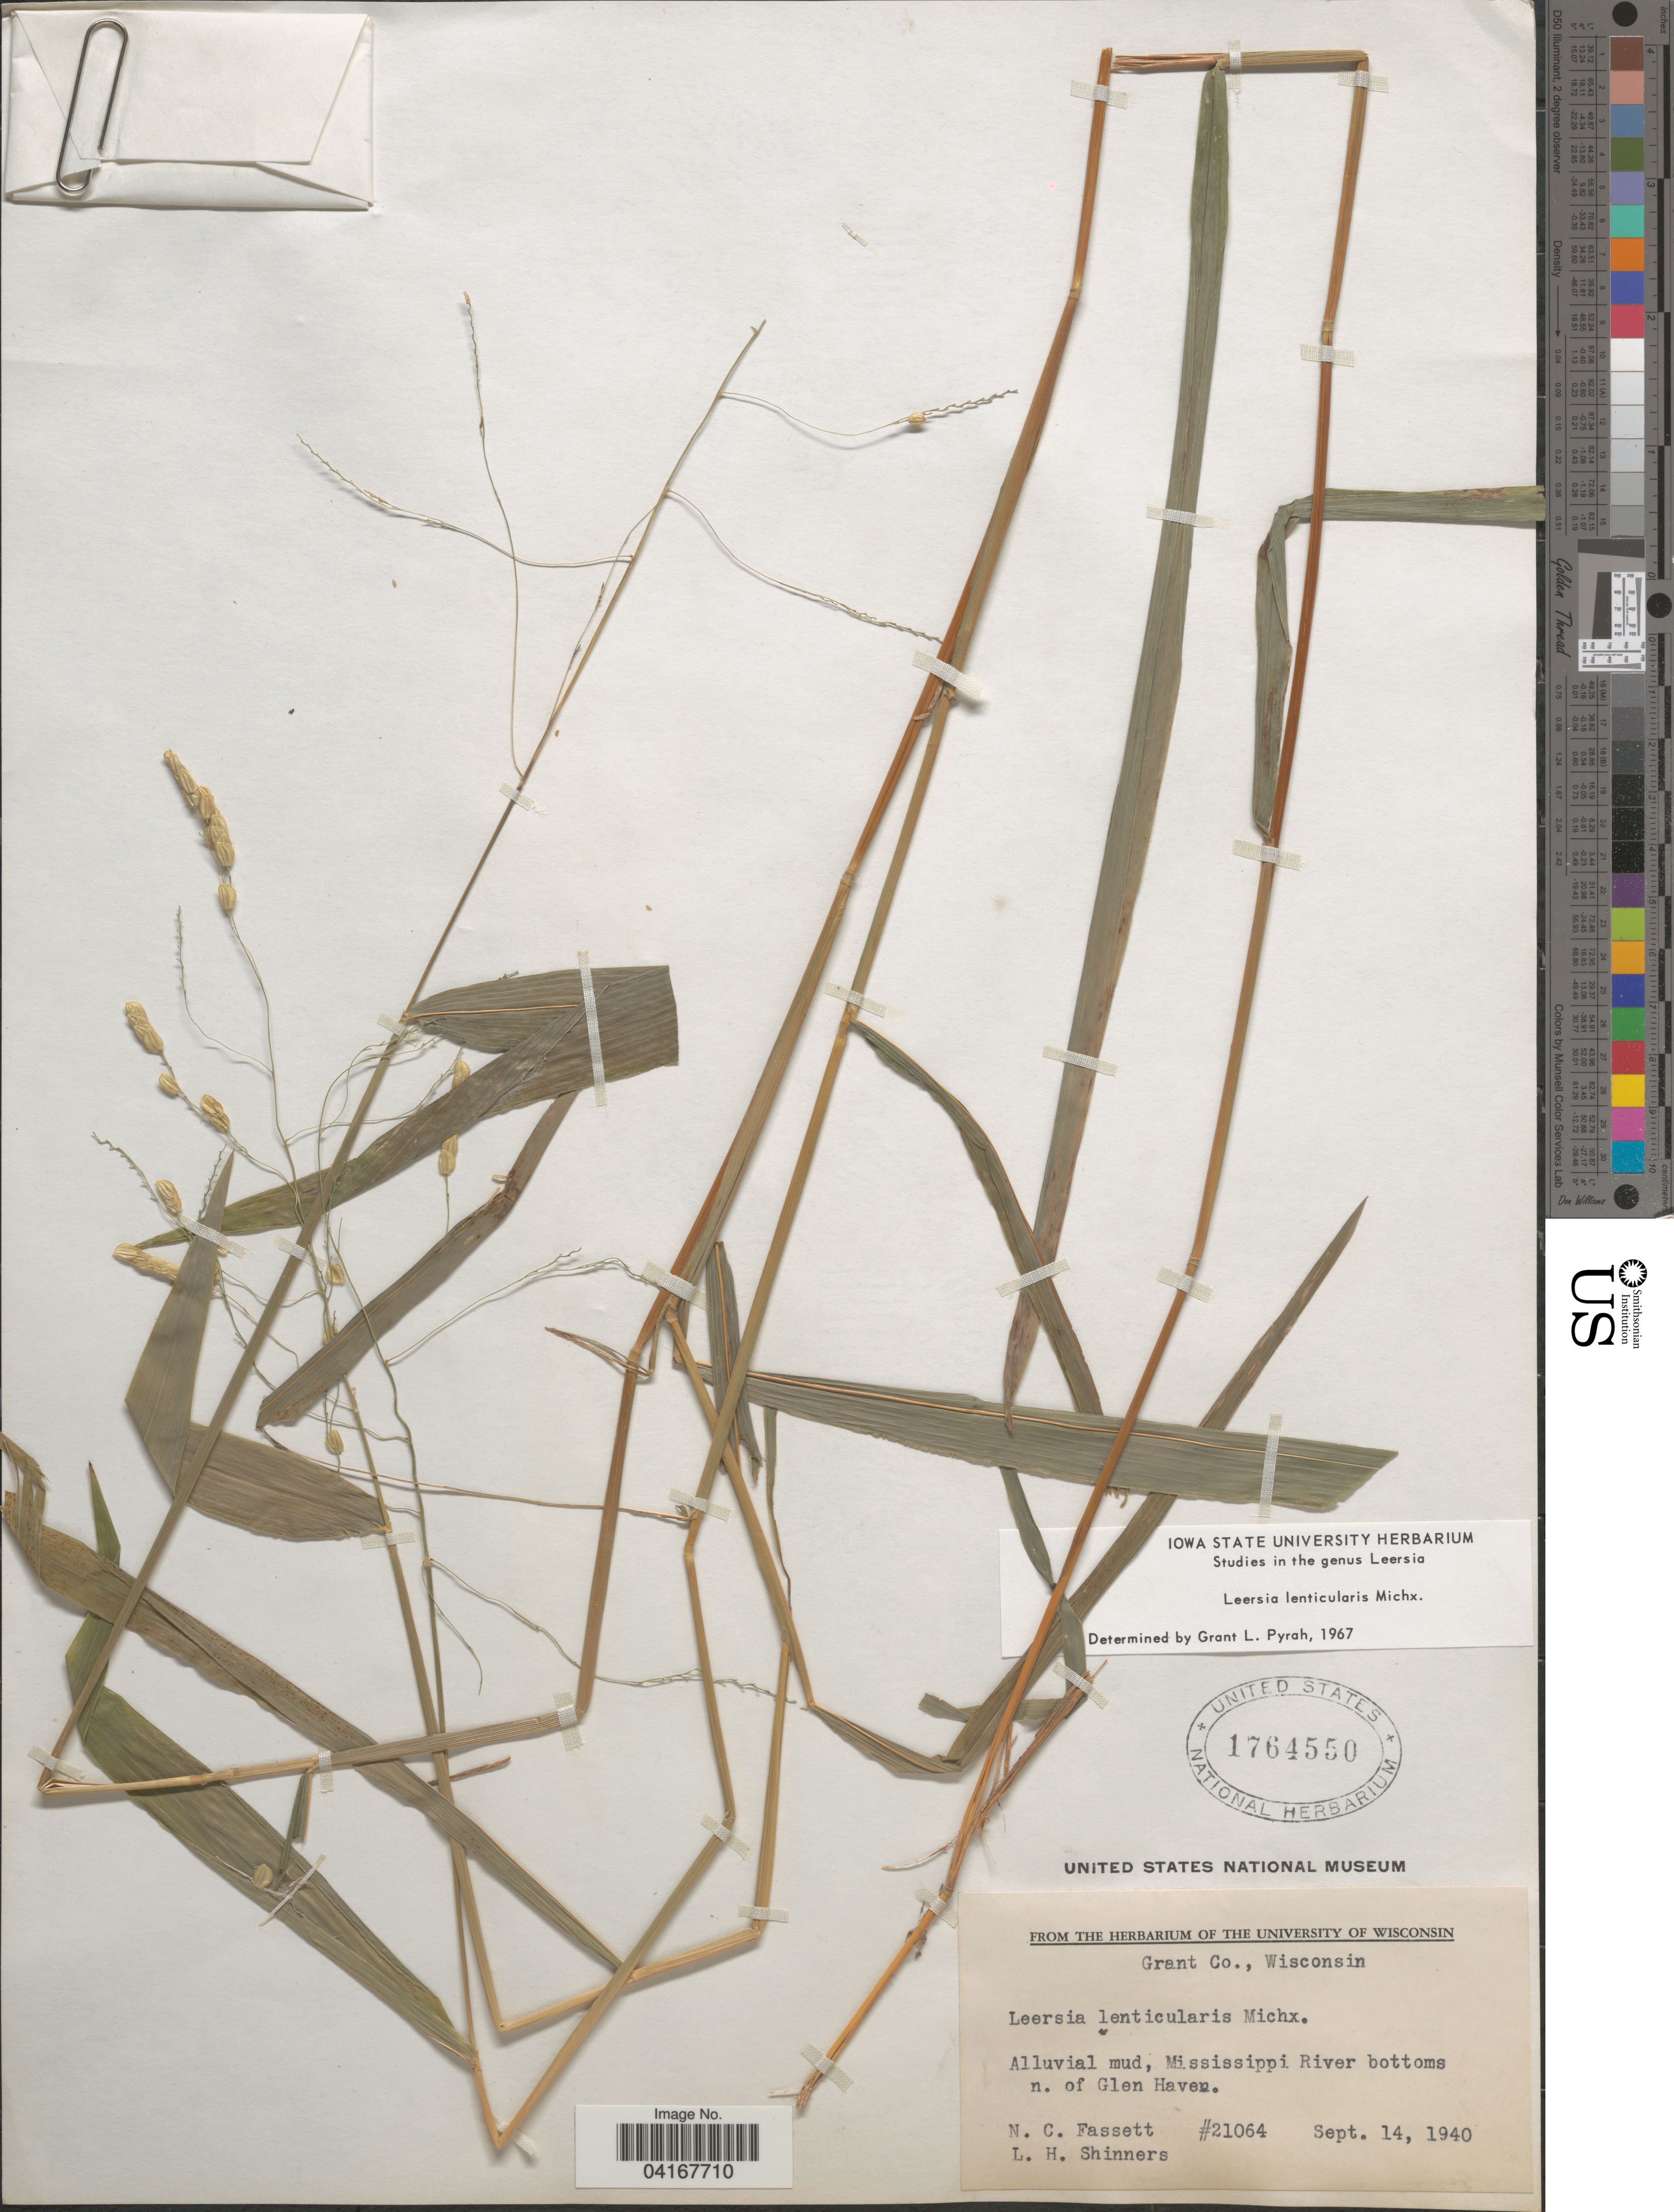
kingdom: Plantae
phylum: Tracheophyta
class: Liliopsida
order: Poales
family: Poaceae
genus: Leersia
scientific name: Leersia lenticularis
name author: Michx.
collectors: N. C. Fassett & L. H. Shinners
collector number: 21064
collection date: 1940-09-14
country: United States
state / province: Wisconsin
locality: Grant Co. Mississippi River bottoms n. of Glen Haven.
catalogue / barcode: US 1764550